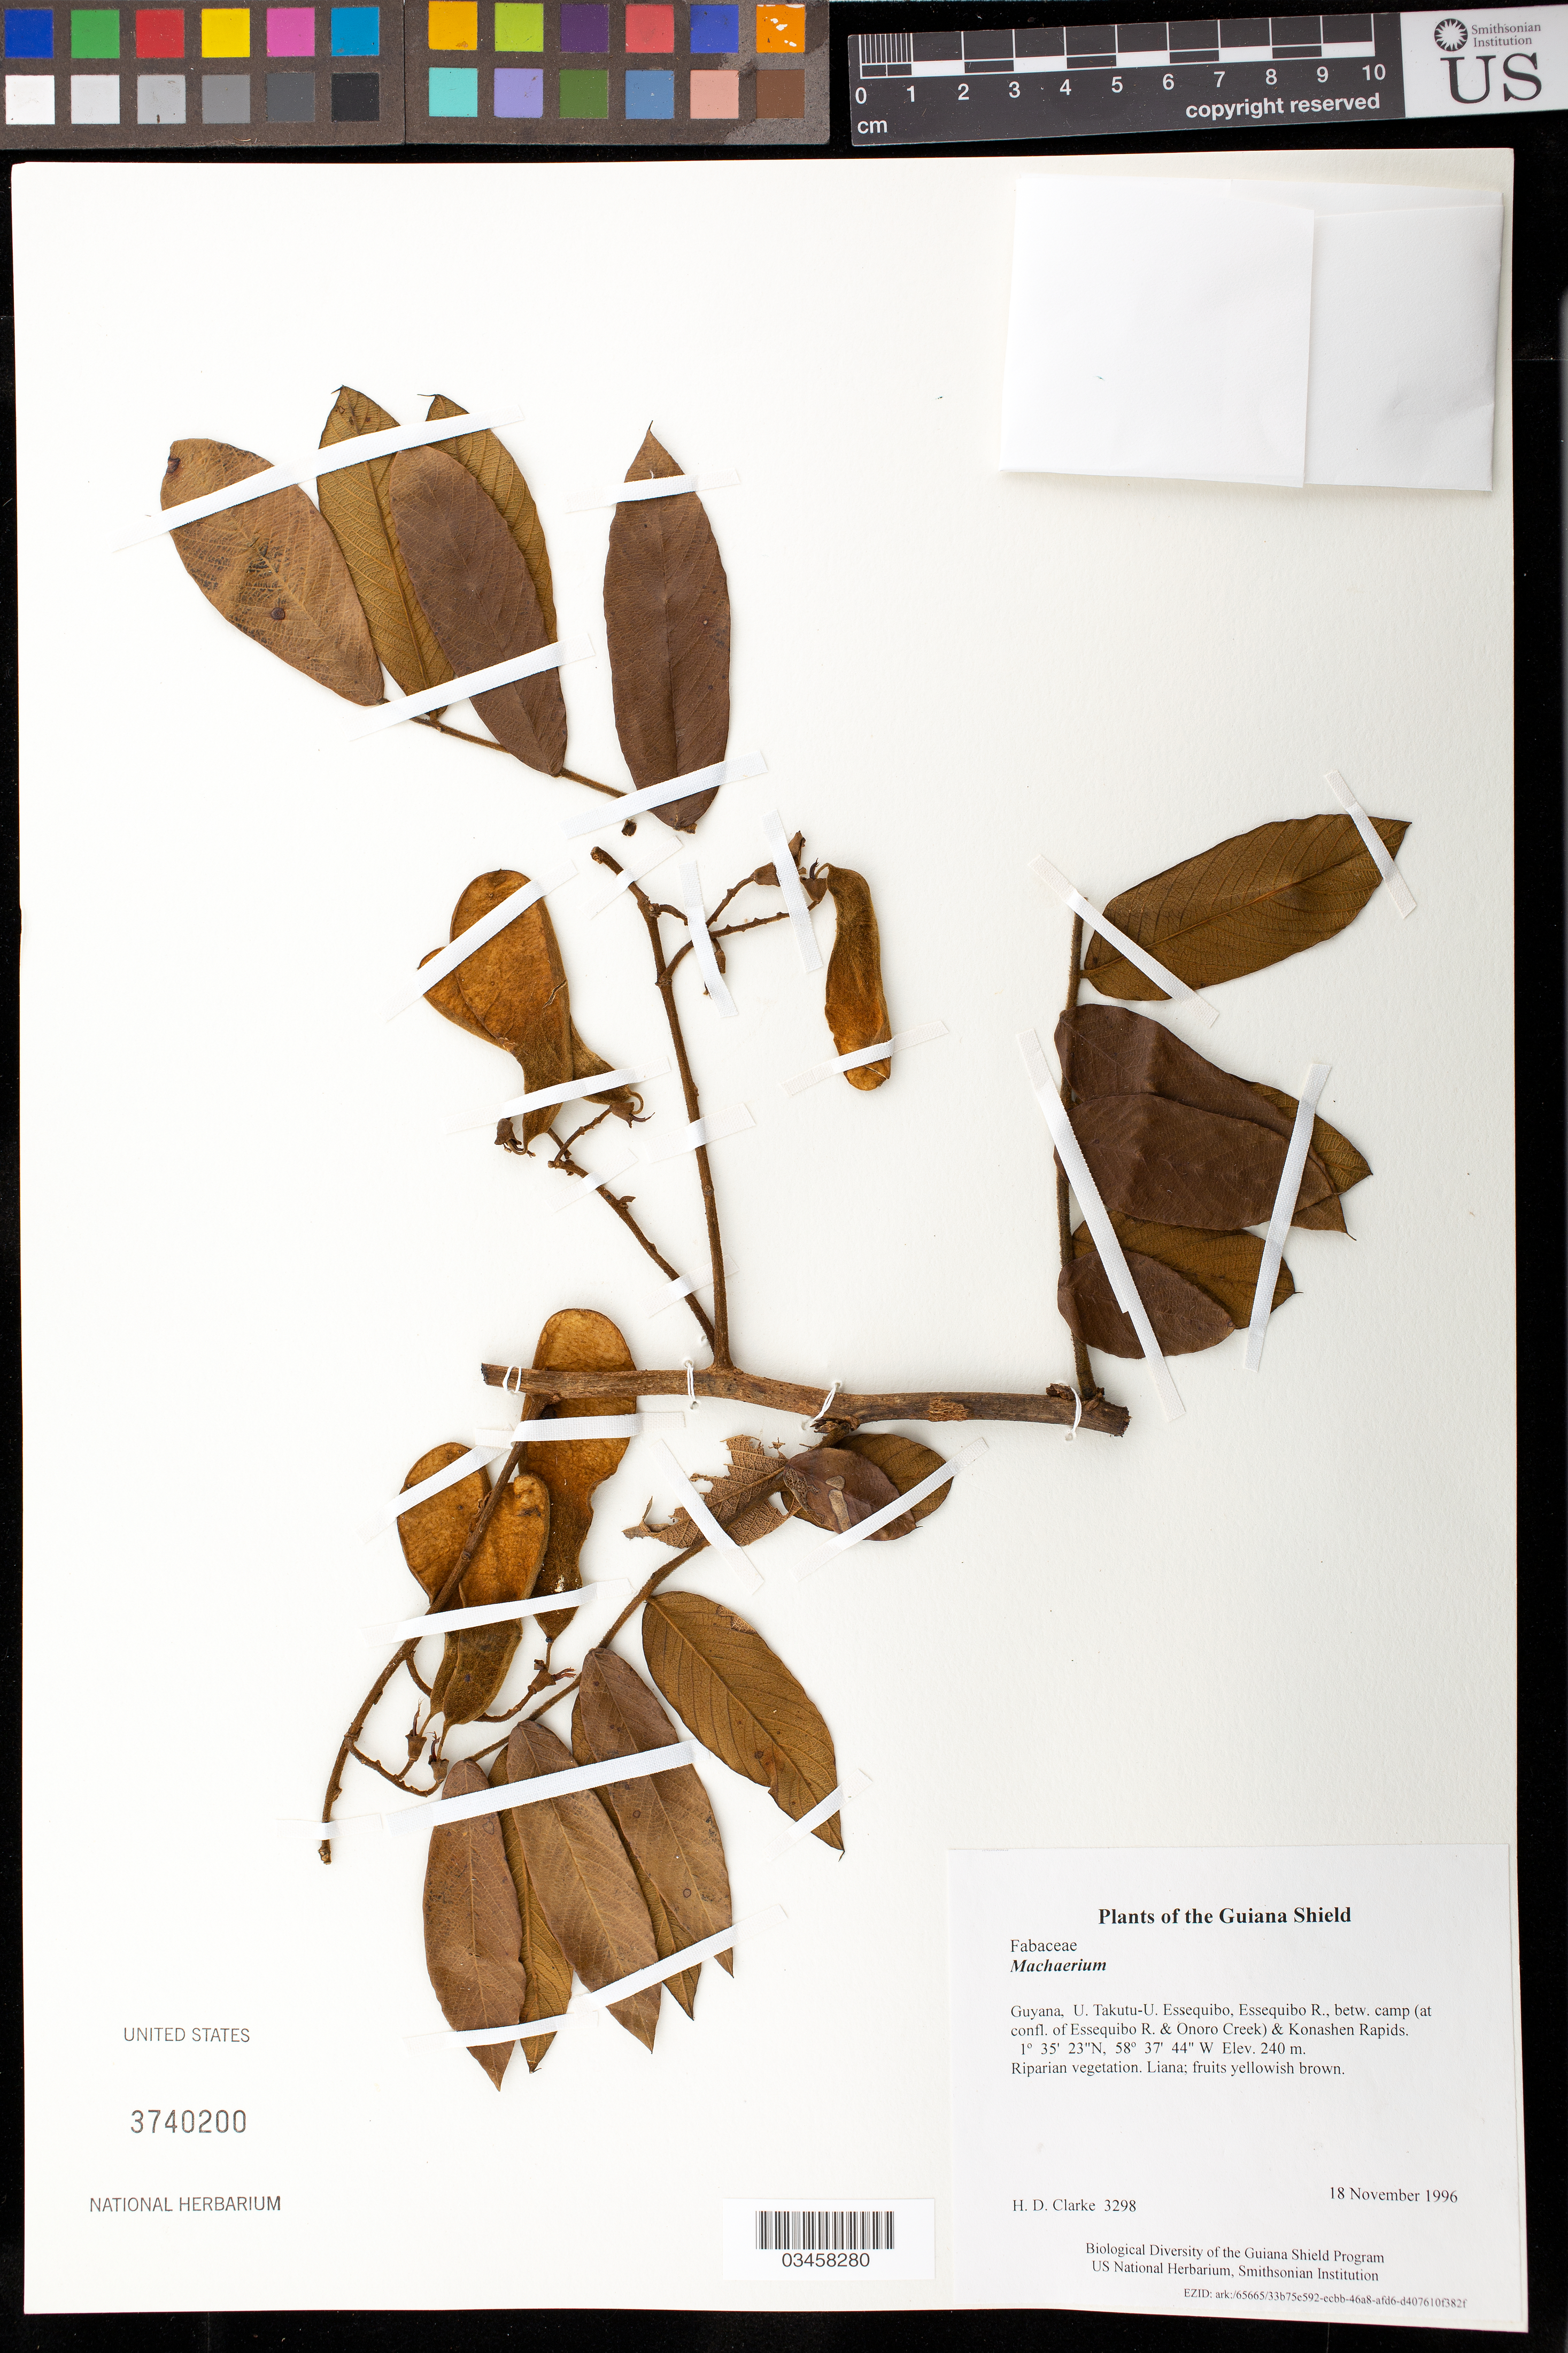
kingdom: Plantae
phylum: Tracheophyta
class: Magnoliopsida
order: Fabales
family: Fabaceae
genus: Machaerium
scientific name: Machaerium sp.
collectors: H. D. Clarke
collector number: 3298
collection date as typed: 18 November 1996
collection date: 1996-11-18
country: Guyana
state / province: U. Takutu-U. Essequibo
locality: Essequibo R., betw. camp (at confl. of Essequibo R. & Onoro Creek) & Konashen Rapids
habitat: Riparian vegetation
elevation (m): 240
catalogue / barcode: US 3740200